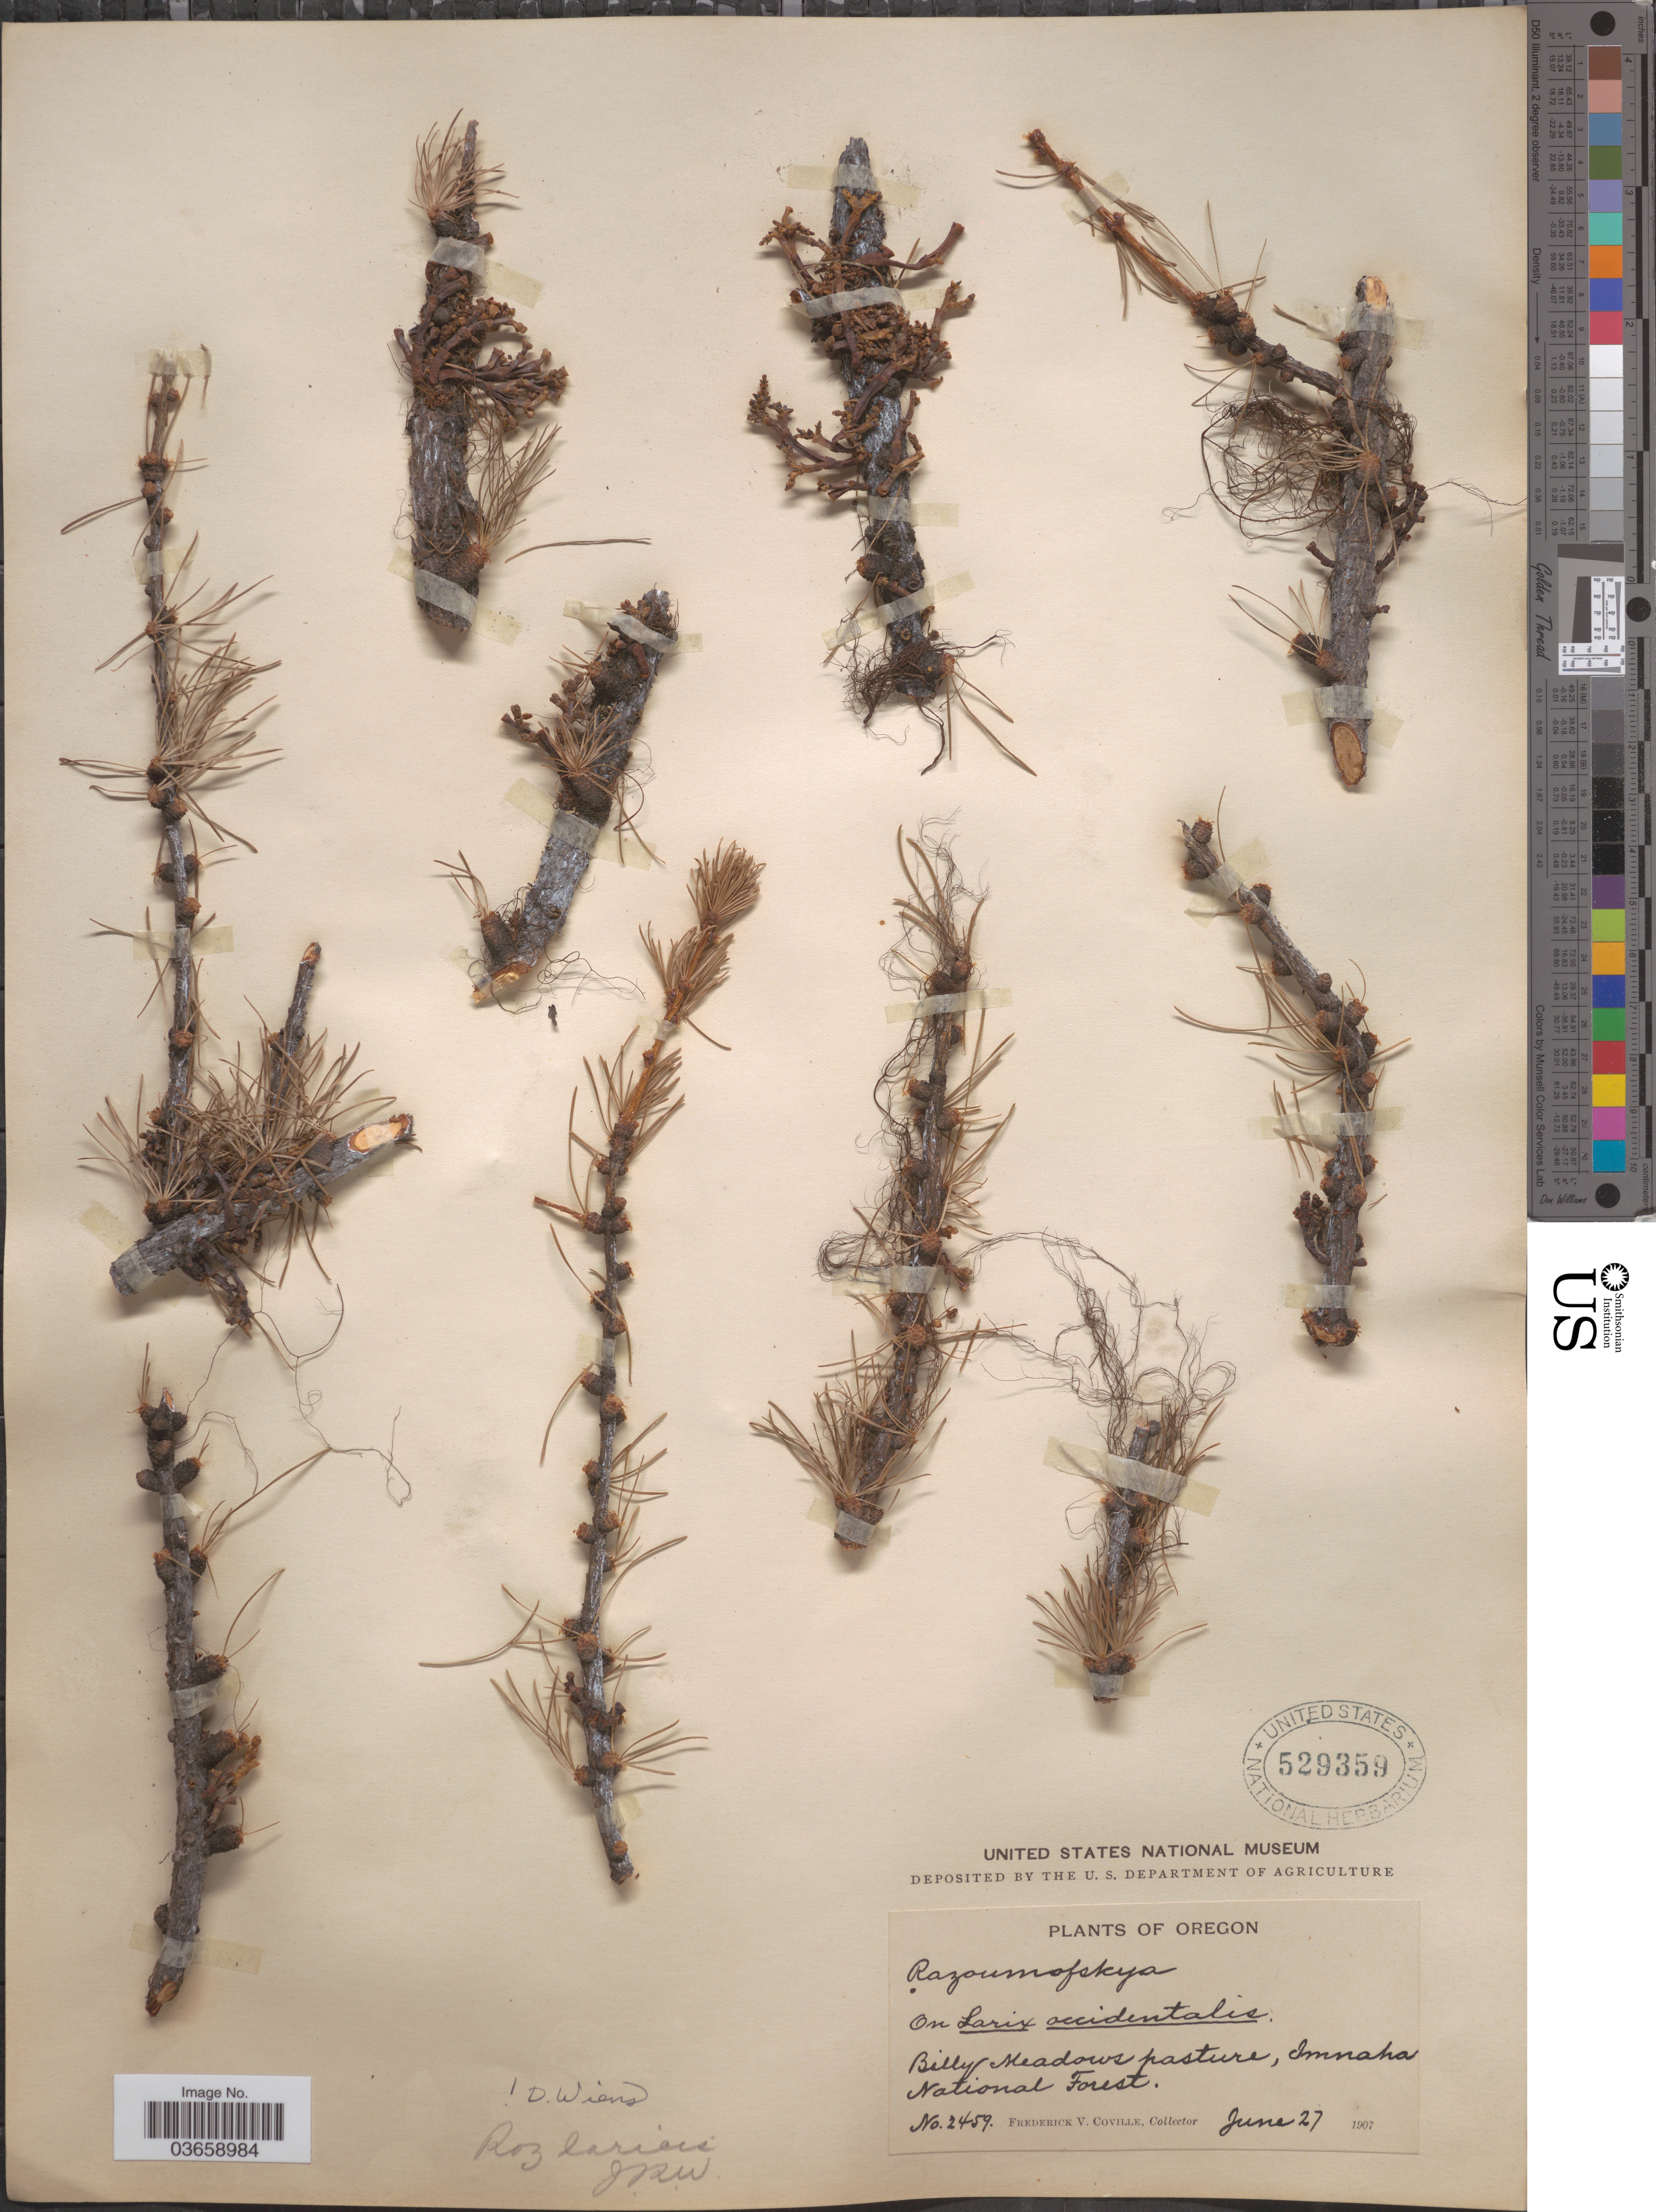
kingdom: Plantae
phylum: Tracheophyta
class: Magnoliopsida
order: Santalales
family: Viscaceae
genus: Arceuthobium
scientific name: Arceuthobium laricis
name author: (M.E. Jones) H. St. John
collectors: F. V. Coville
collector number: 2459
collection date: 1907-06-27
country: United States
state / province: Oregon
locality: Billy Meadows pasture, Imnaha National Forest.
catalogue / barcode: US 529359